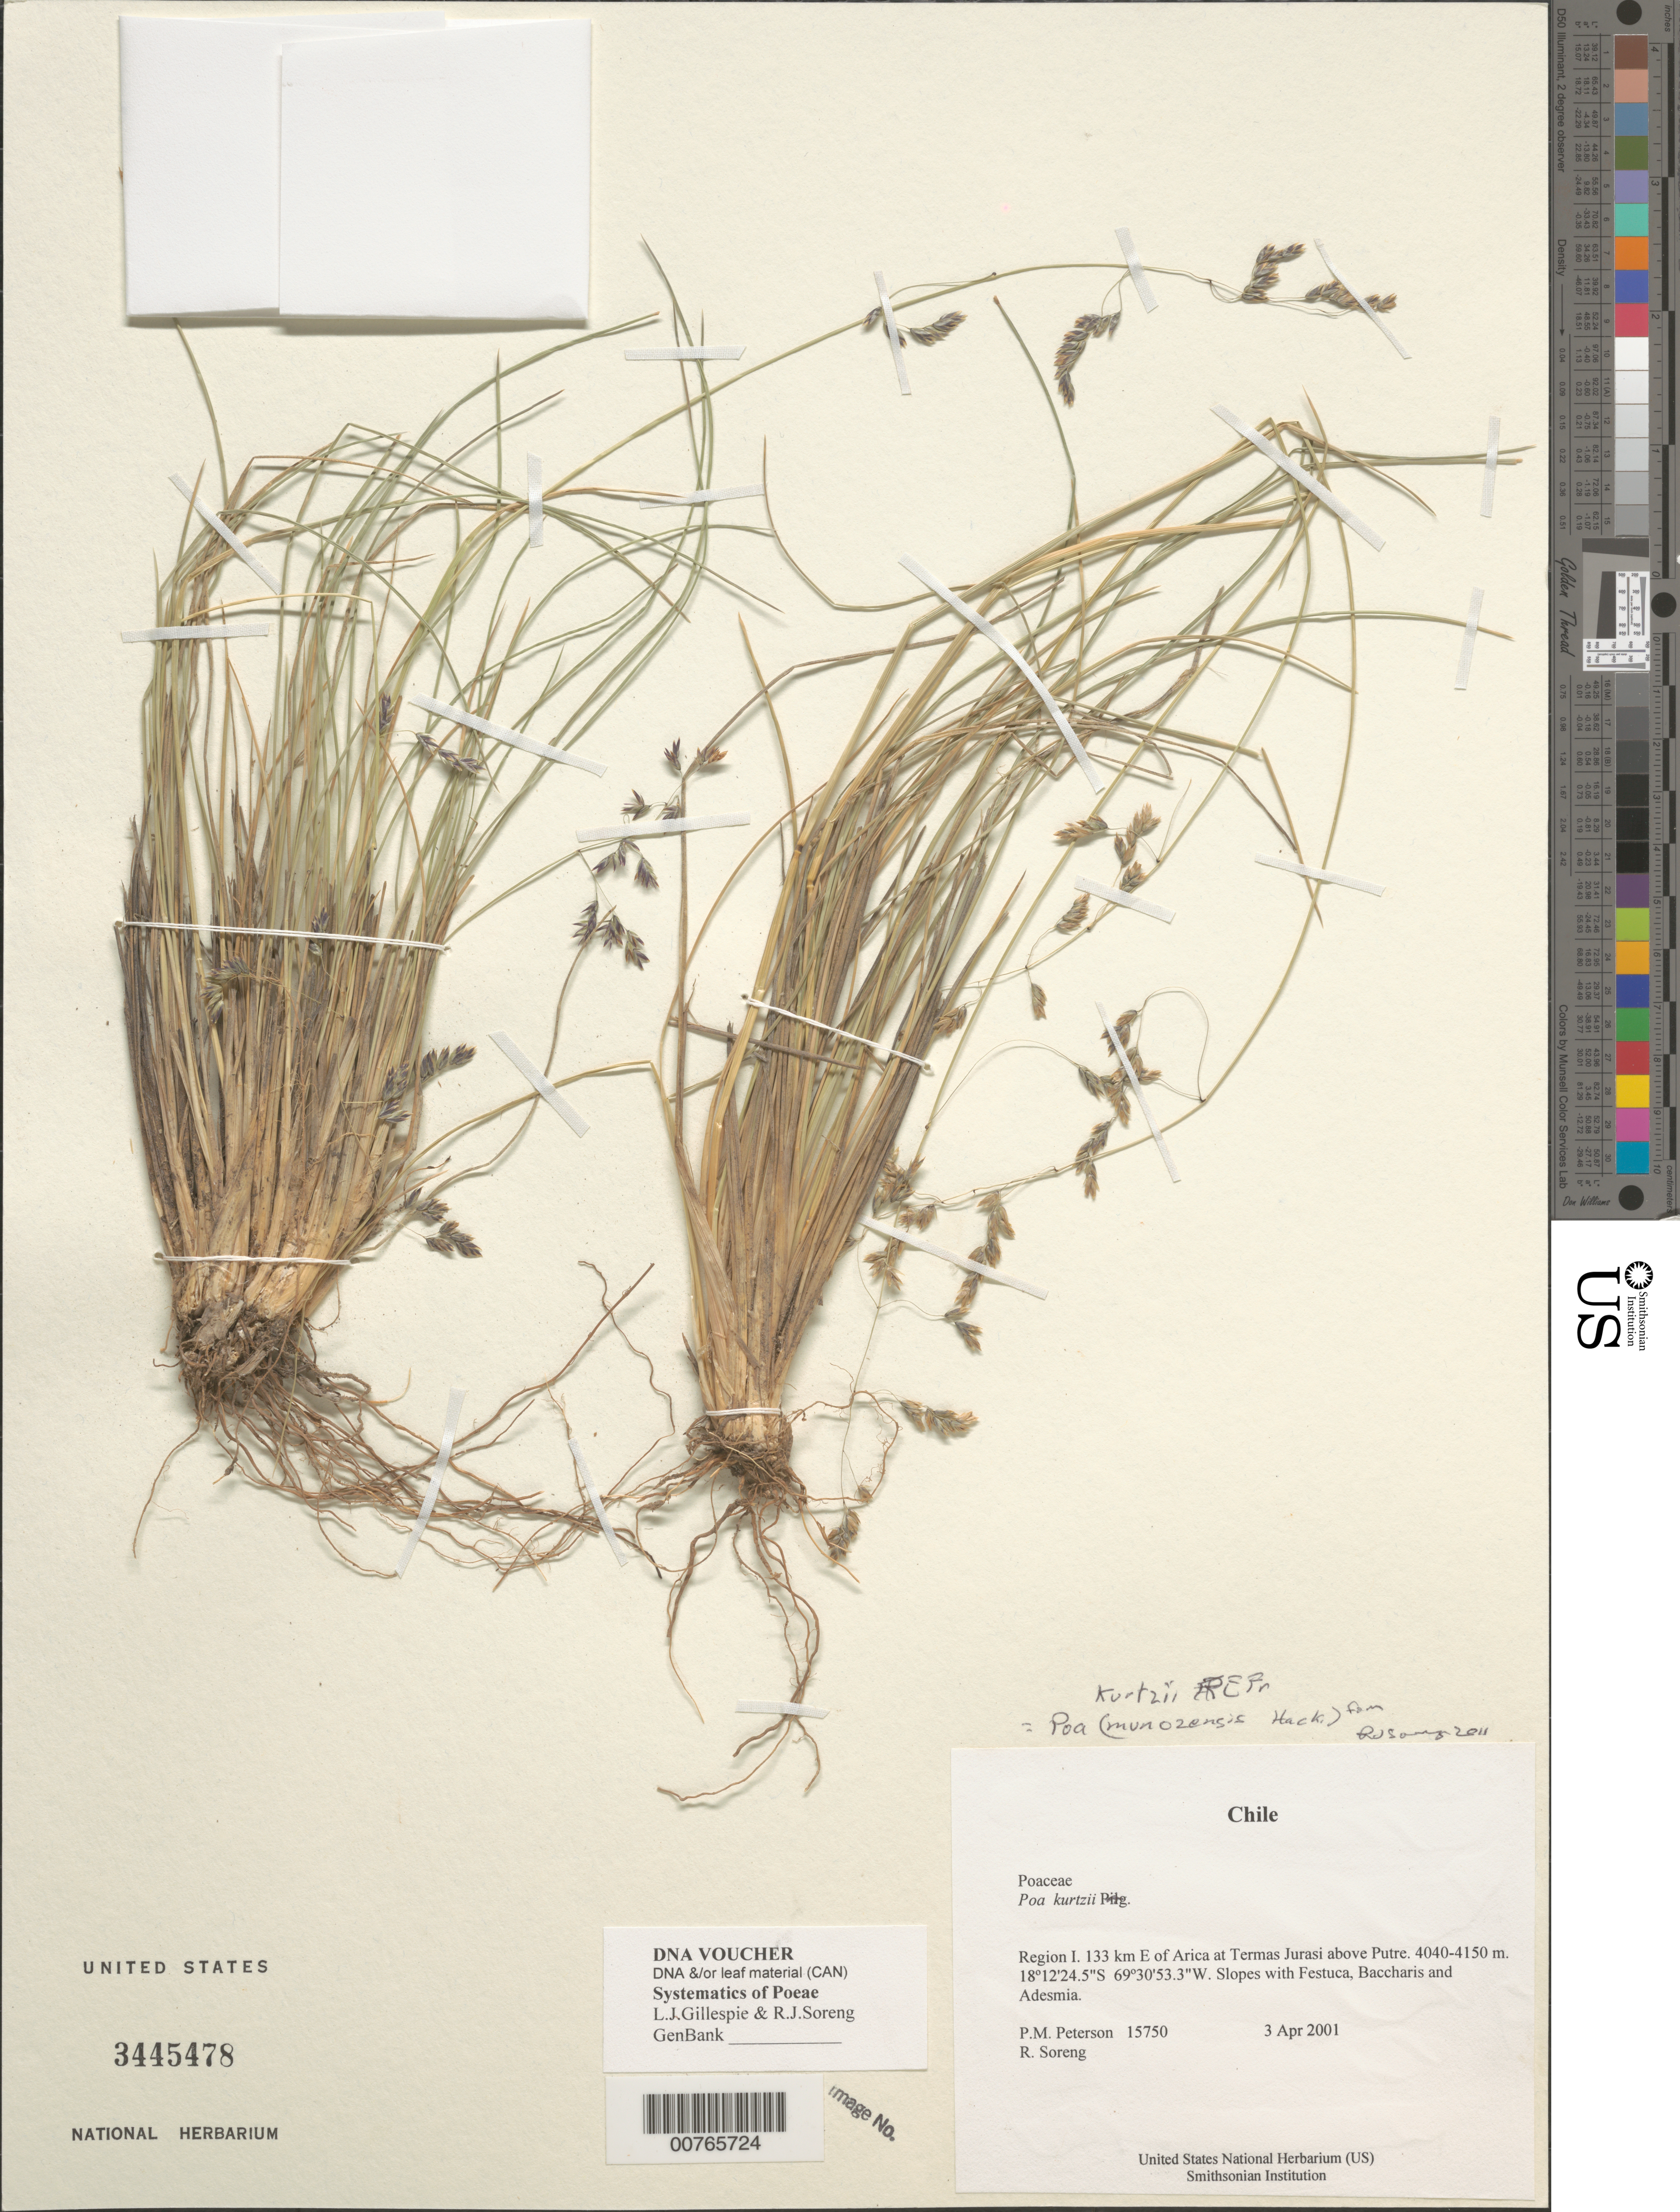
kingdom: Plantae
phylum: Tracheophyta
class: Liliopsida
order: Poales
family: Poaceae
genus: Poa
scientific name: Poa kurtzii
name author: R.E. Fr.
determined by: Soreng, Robert J., Research Associate (BOT), Smithsonian Institution - National Museum of Natural History (UNITED STATES)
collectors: P. M. Peterson & R. J. Soreng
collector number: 15750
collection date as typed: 03 Apr 2001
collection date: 2001-04-03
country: Chile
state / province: Tarapacá (I)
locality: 133 km E of Arica at Termas Jurasi above Putre.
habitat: Slopes with Festuca, Baccharis and Adesmia.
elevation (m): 4040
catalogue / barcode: US 3445478